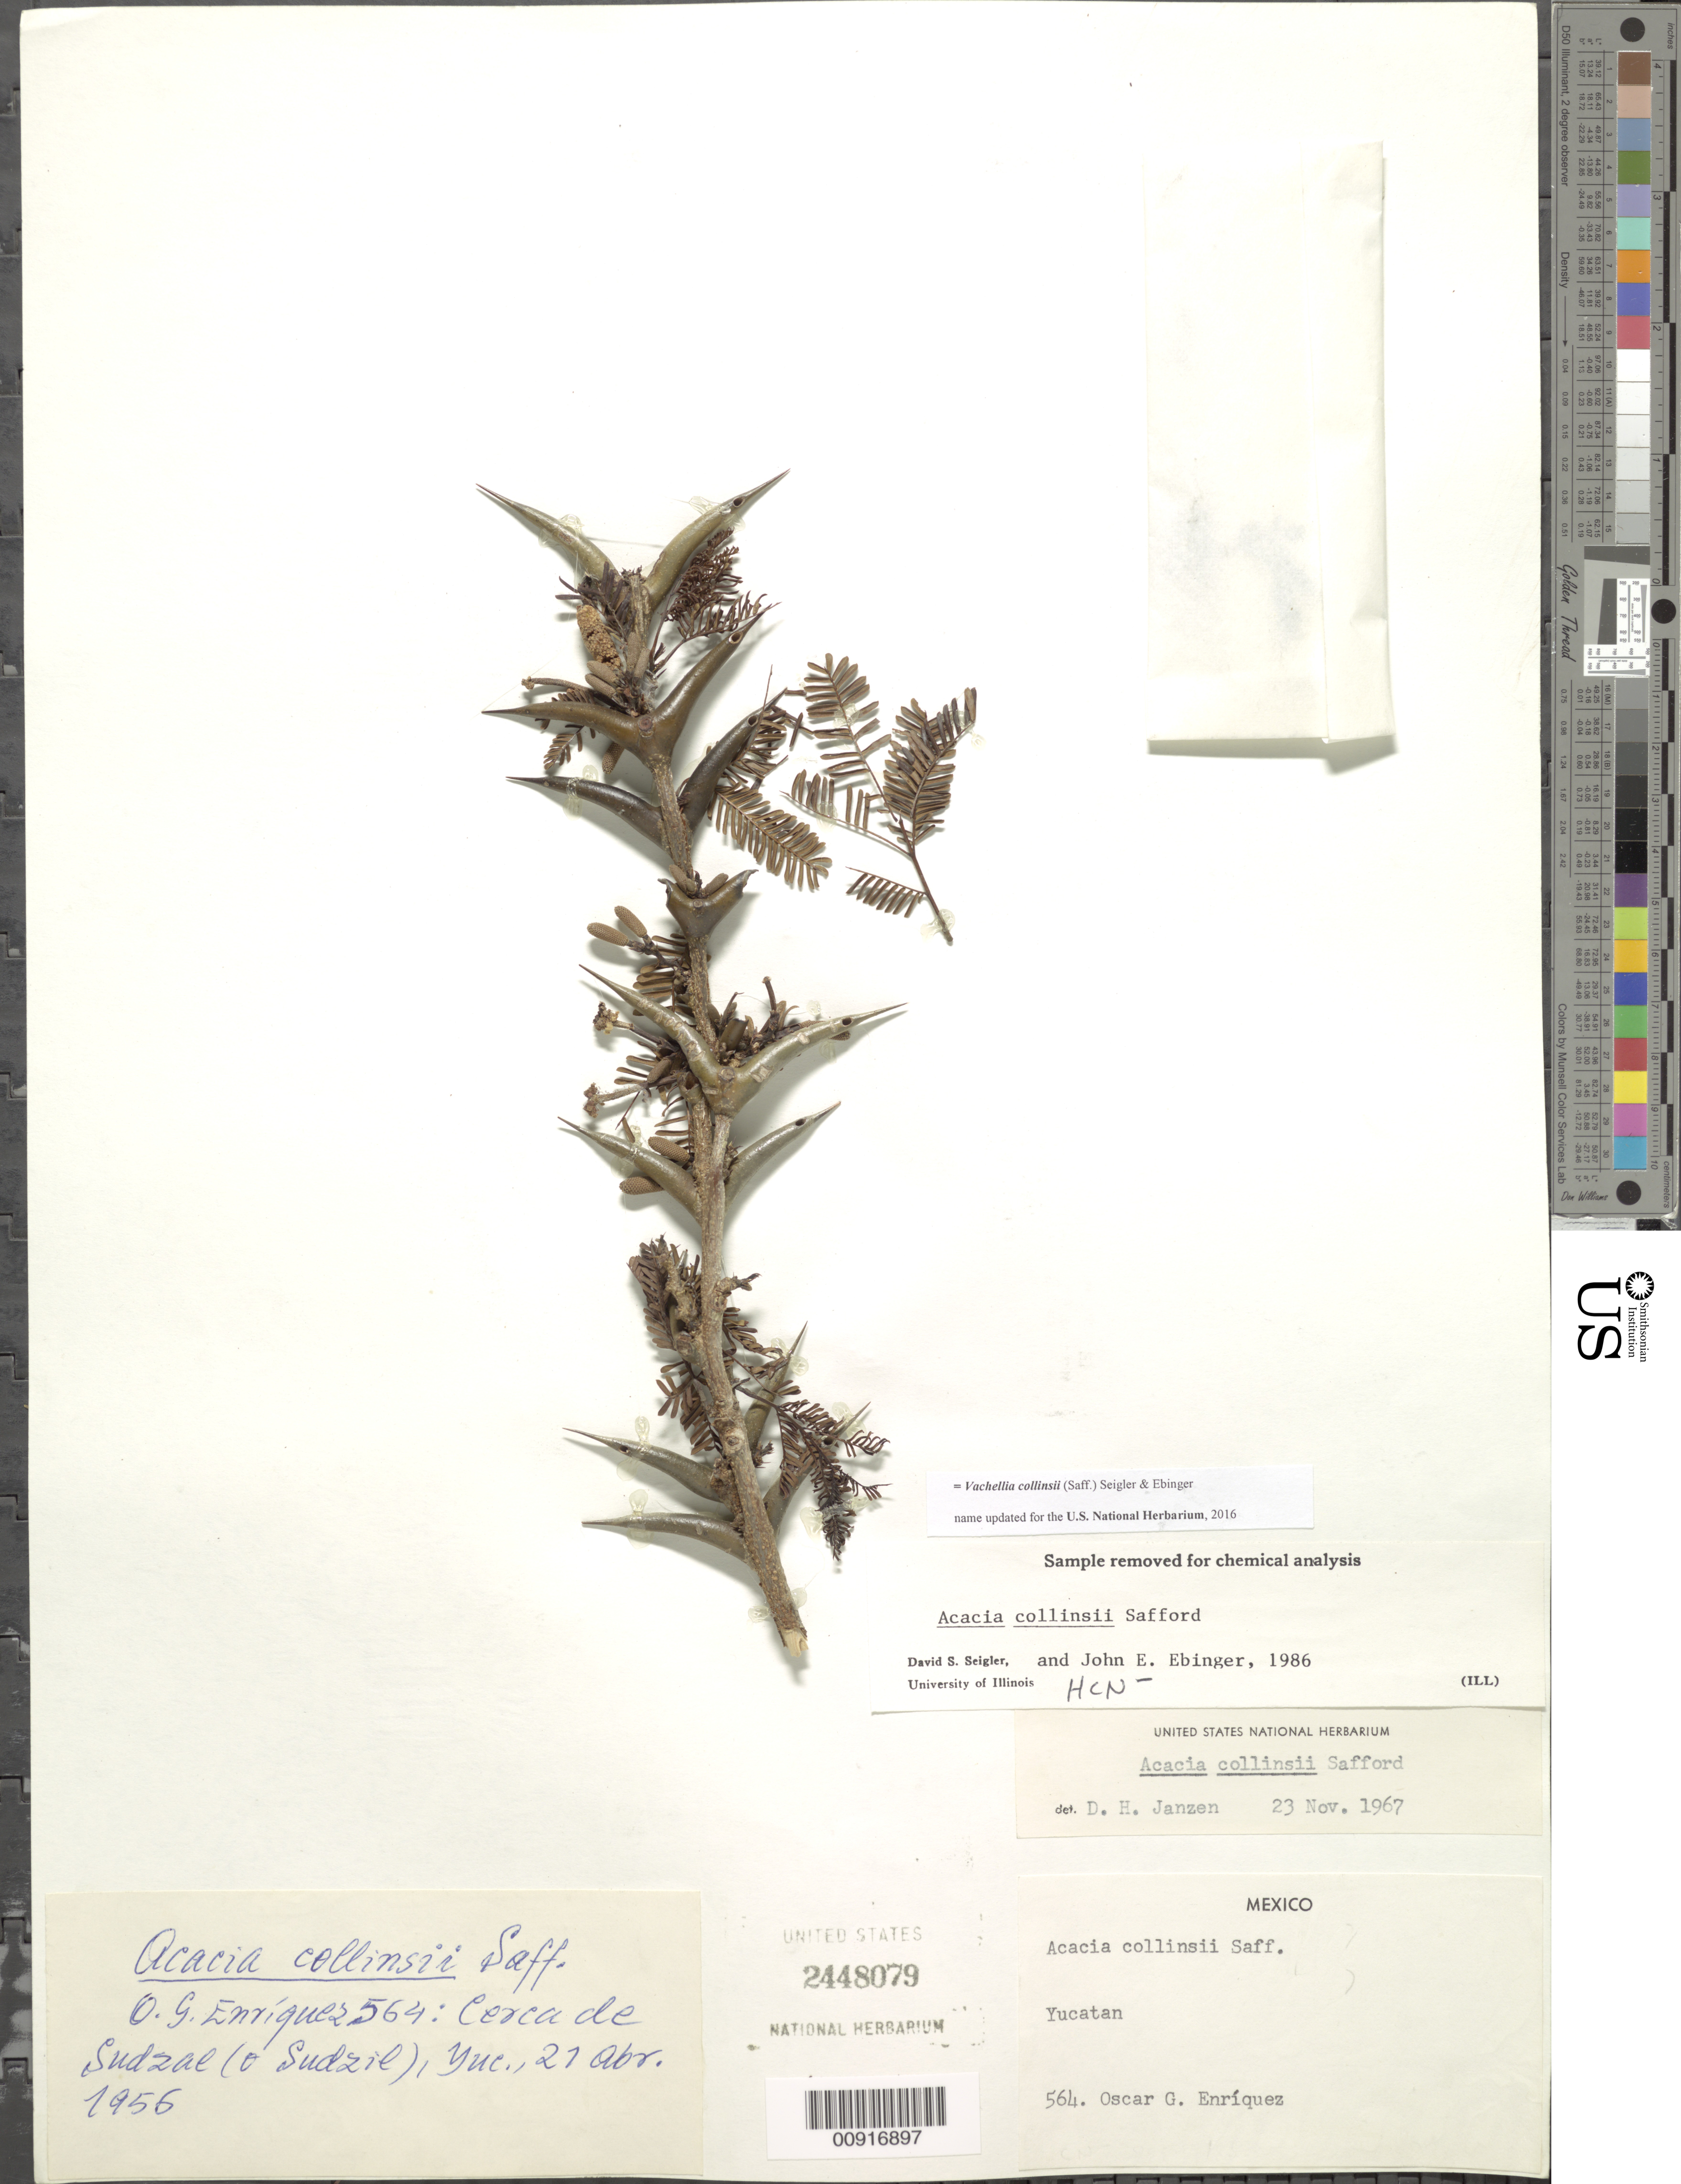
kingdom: Plantae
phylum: Tracheophyta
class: Magnoliopsida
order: Fabales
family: Fabaceae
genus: Vachellia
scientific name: Vachellia collinsii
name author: (Saff.) Seigler & Ebinger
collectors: O. Enriquez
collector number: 564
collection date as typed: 21 Apr 1956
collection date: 1956-04-21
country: Mexico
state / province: Yucatán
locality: Cerca de Sudzal (o Sudzil), Yucatán.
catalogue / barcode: US 2448079